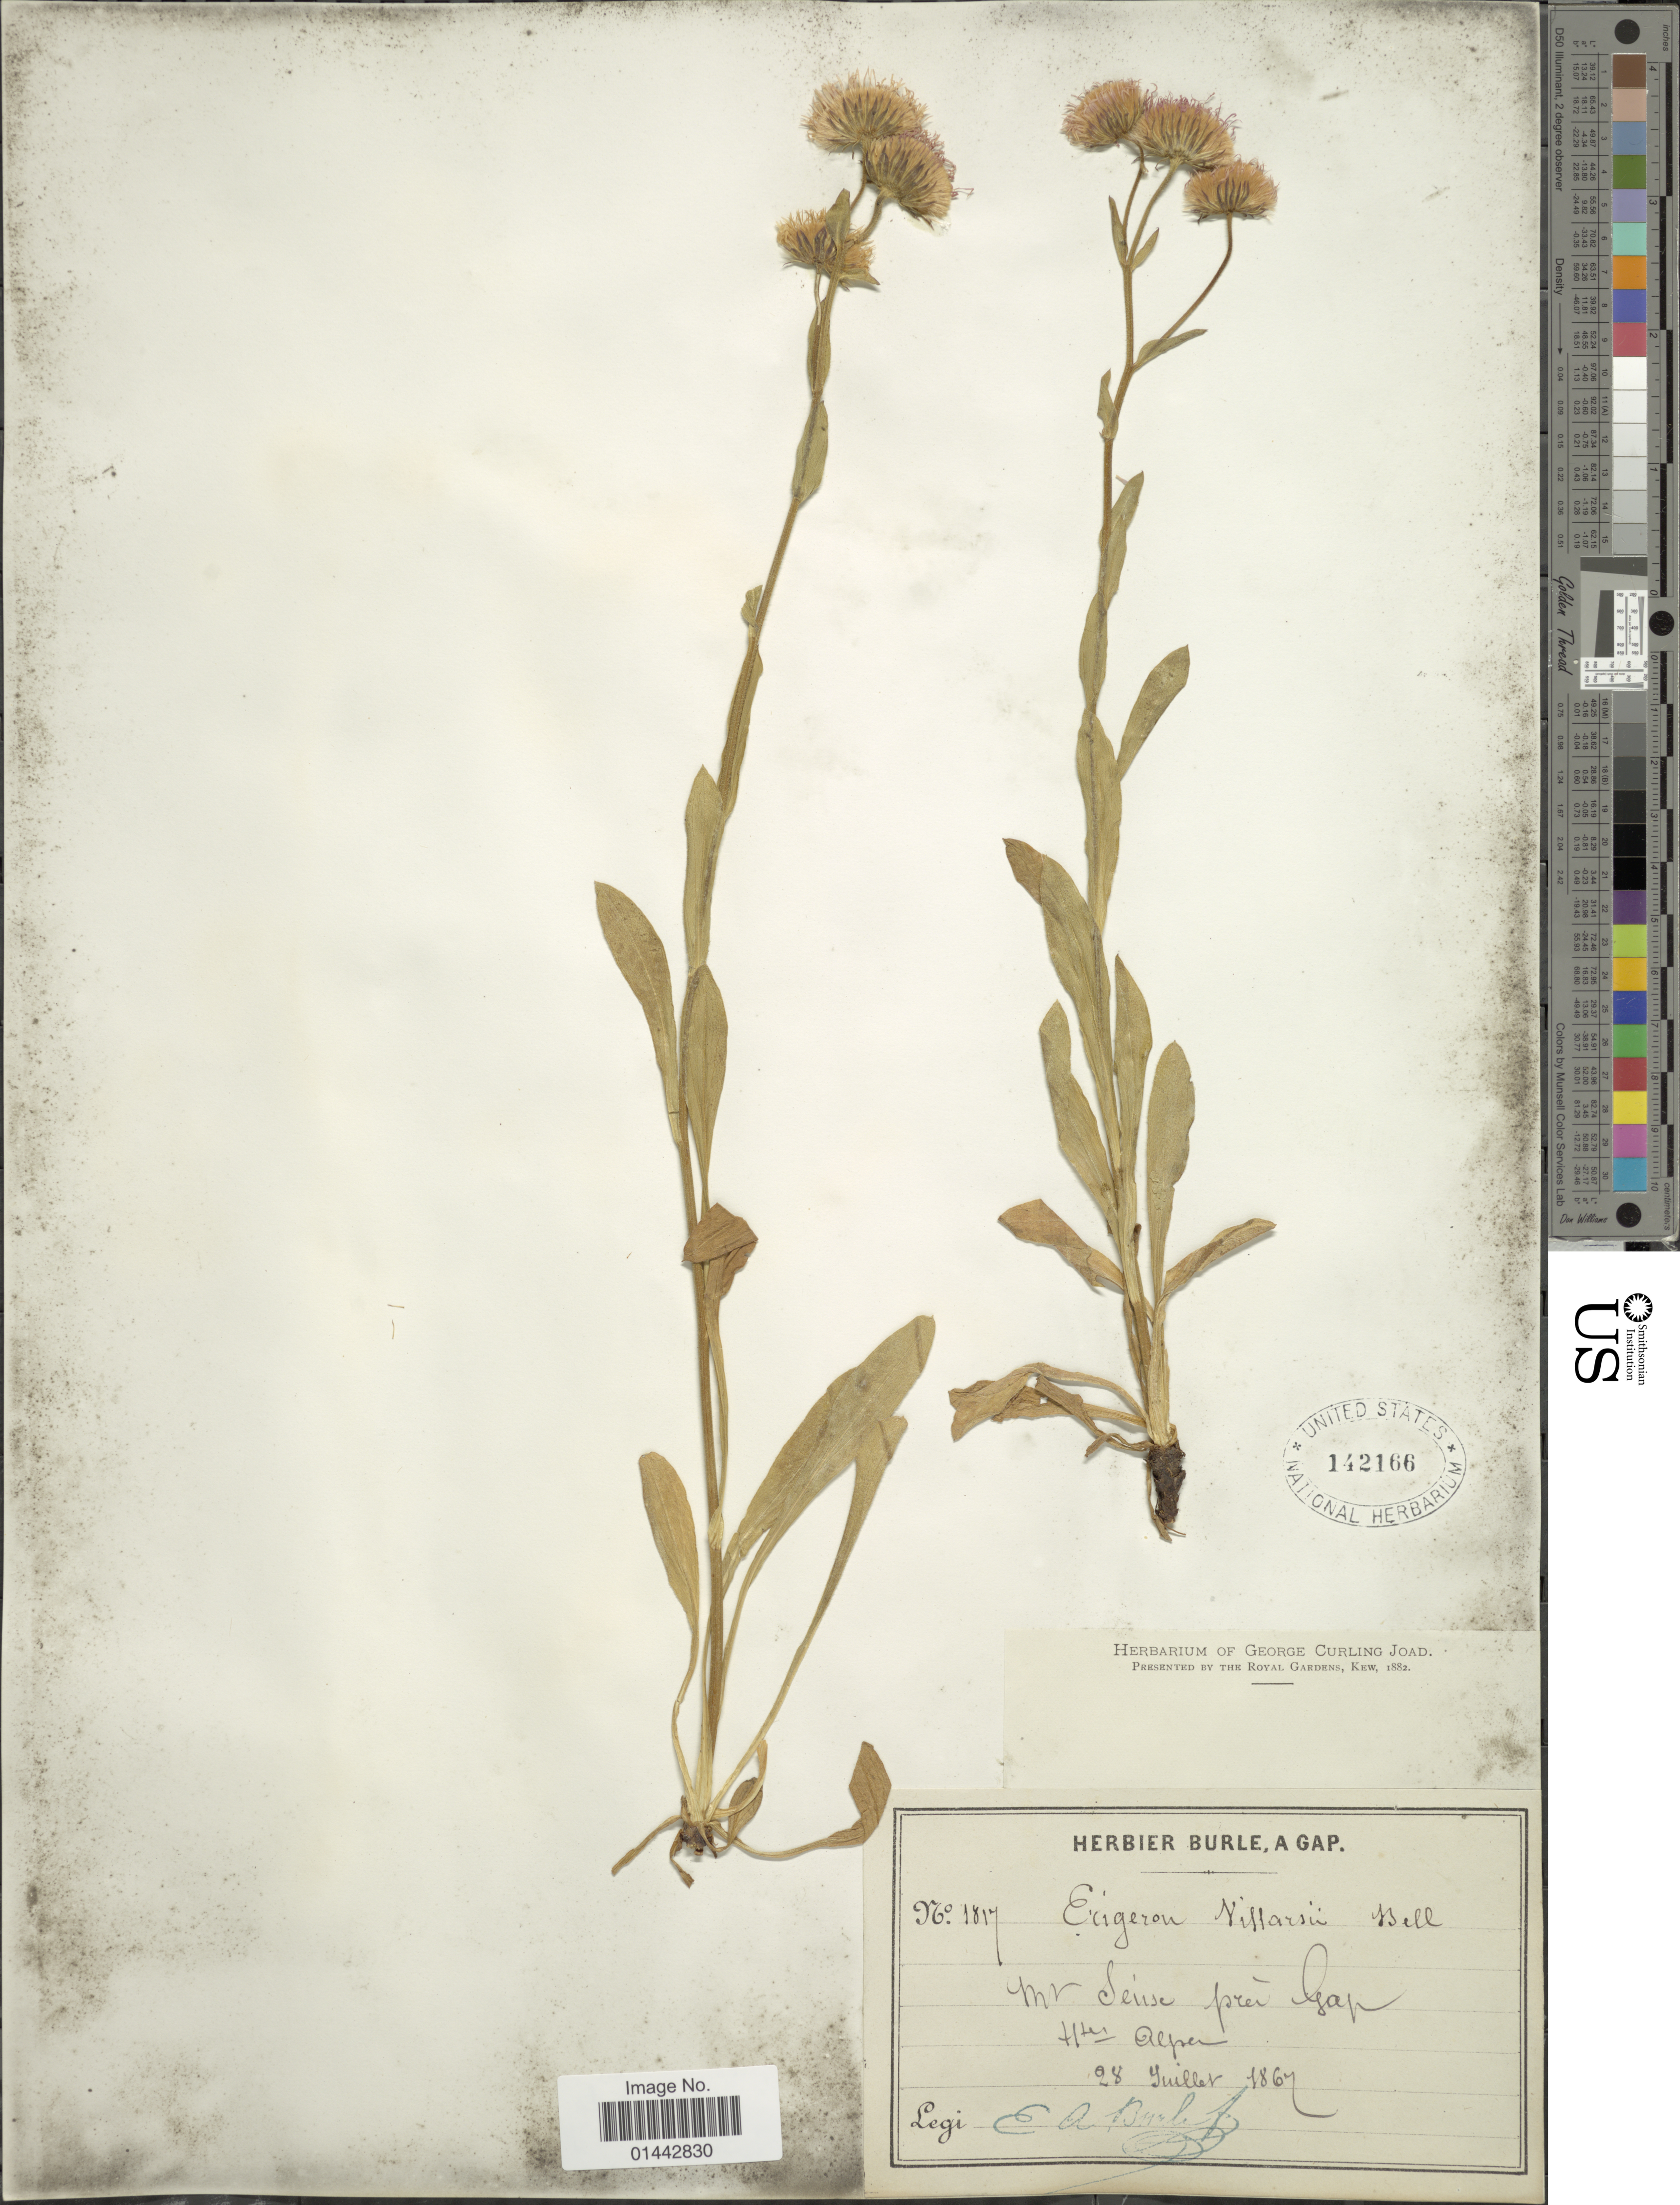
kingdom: Plantae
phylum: Tracheophyta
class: Magnoliopsida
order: Asterales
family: Asteraceae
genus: Erigeron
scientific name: Erigeron villarsii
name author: Bellardi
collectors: E. Burle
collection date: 1867-07-28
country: France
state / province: Provence-Alpes-Côte d'Azur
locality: Mt. Sense pres Gap, Mt. Alpen.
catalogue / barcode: US 142166